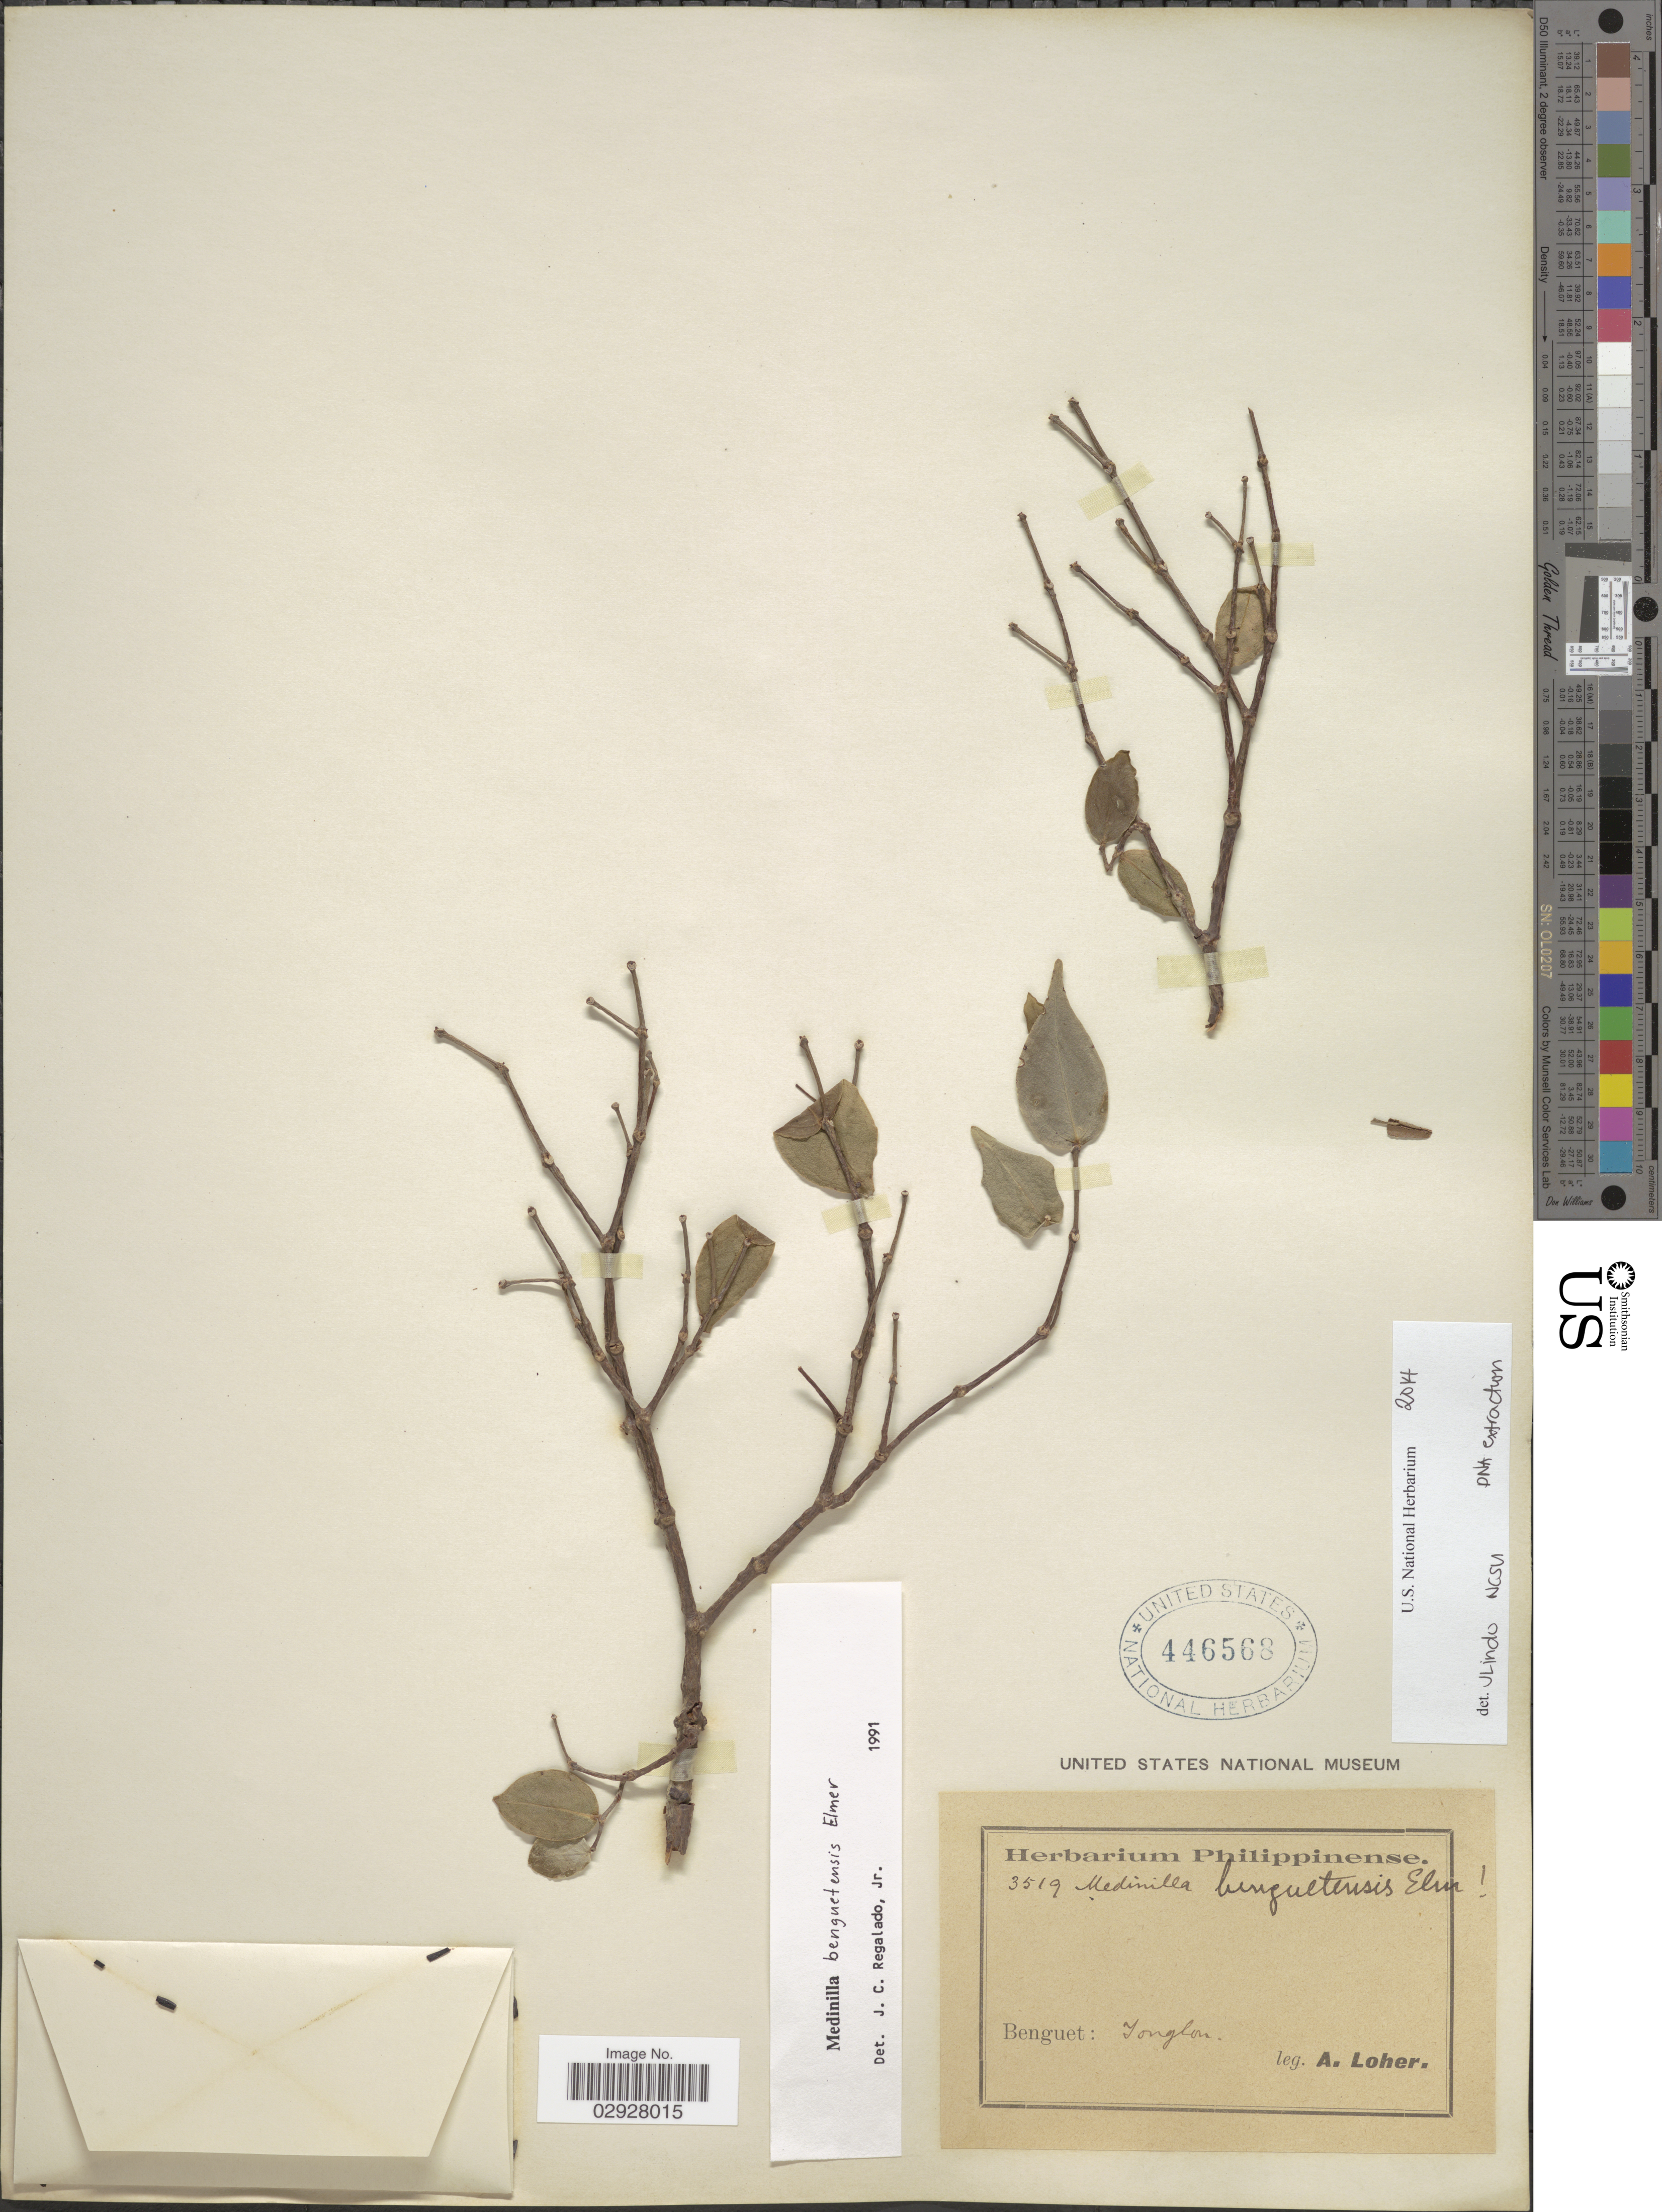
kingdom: Plantae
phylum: Tracheophyta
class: Magnoliopsida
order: Myrtales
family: Melastomataceae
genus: Medinilla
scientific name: Medinilla benguetensis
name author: Elmer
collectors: A. Loher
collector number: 3519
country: Philippines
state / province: Cordillera (Administrative Region)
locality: Benguet: Tonglon.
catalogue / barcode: US 446568